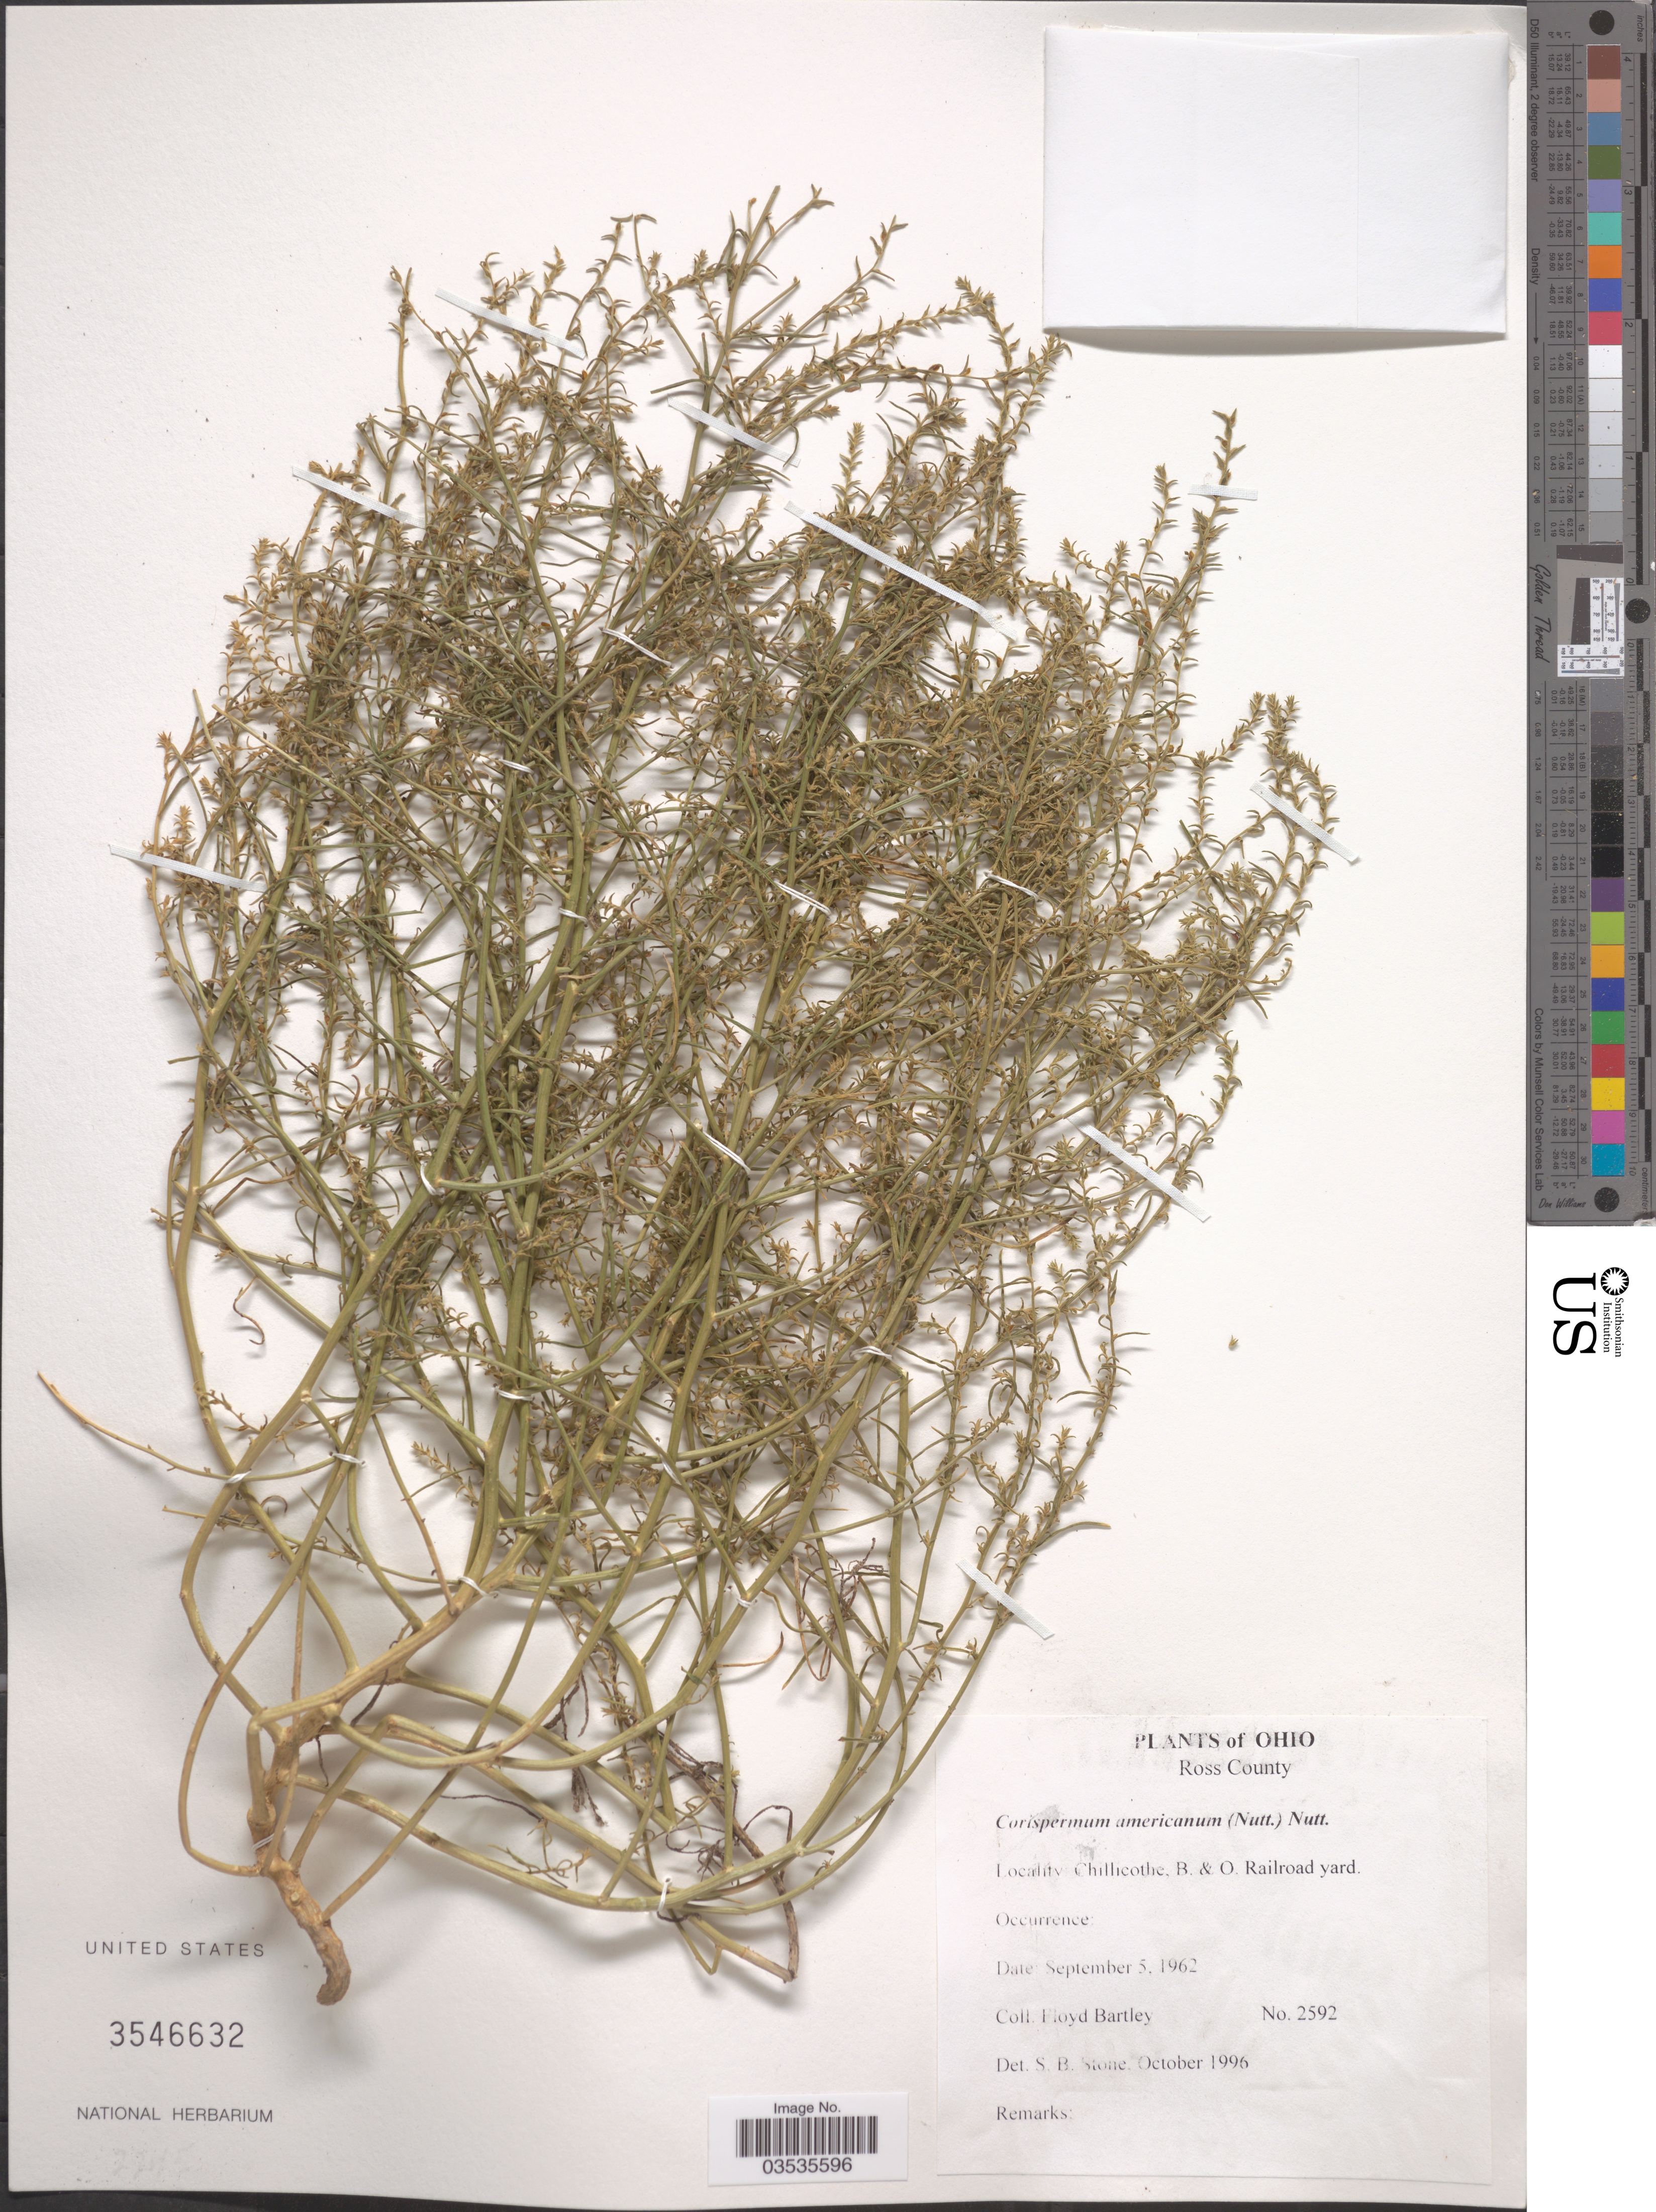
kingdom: Plantae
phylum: Tracheophyta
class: Magnoliopsida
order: Caryophyllales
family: Amaranthaceae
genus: Corispermum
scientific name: Corispermum americanum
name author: (Nutt.) Nutt.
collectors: F. Bartley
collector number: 2592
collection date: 1962-09-05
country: United States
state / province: Ohio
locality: Ross County. Chillicothe, B. & O. Railroad yard.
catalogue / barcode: US 3546632